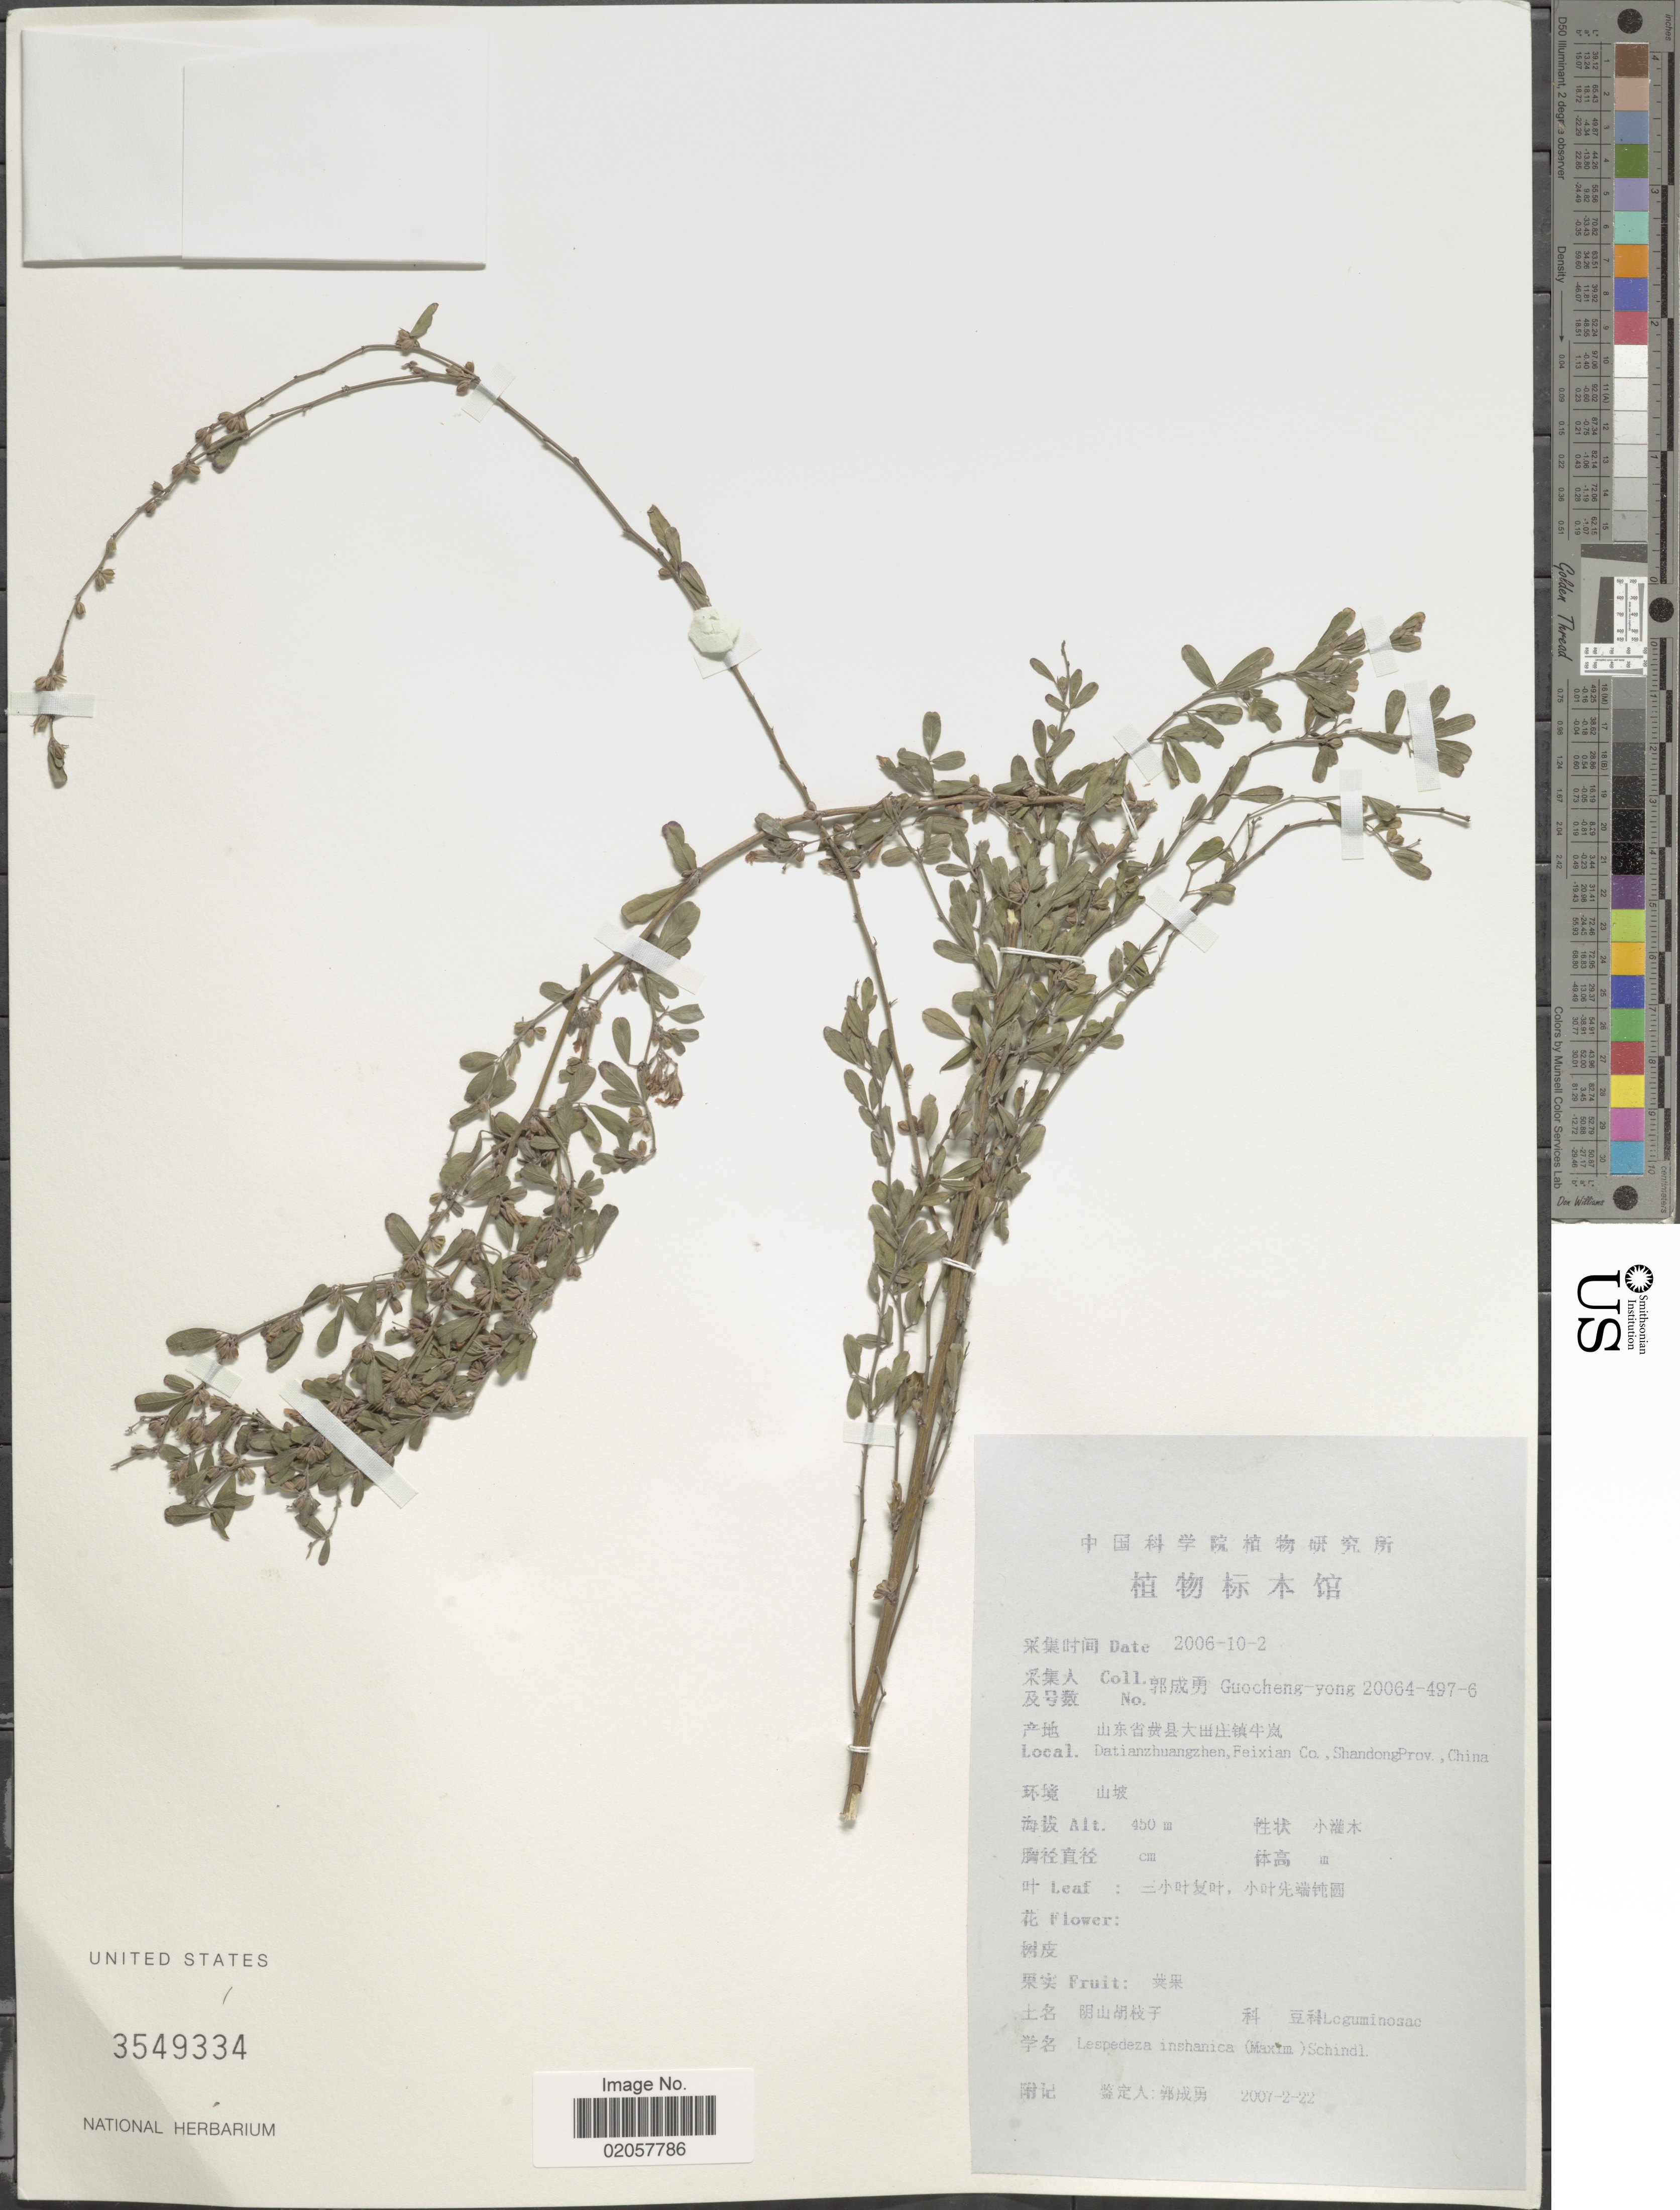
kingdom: Plantae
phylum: Tracheophyta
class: Magnoliopsida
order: Fabales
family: Fabaceae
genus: Lespedeza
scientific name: Lespedeza inschanica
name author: (Maxim.) Schindl.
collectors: Guo cheng-yong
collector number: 20064-497-6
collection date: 2006-10-02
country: China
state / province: Shandong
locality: Datianzhuangzhen, Feixian Co.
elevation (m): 450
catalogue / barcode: US 3549334